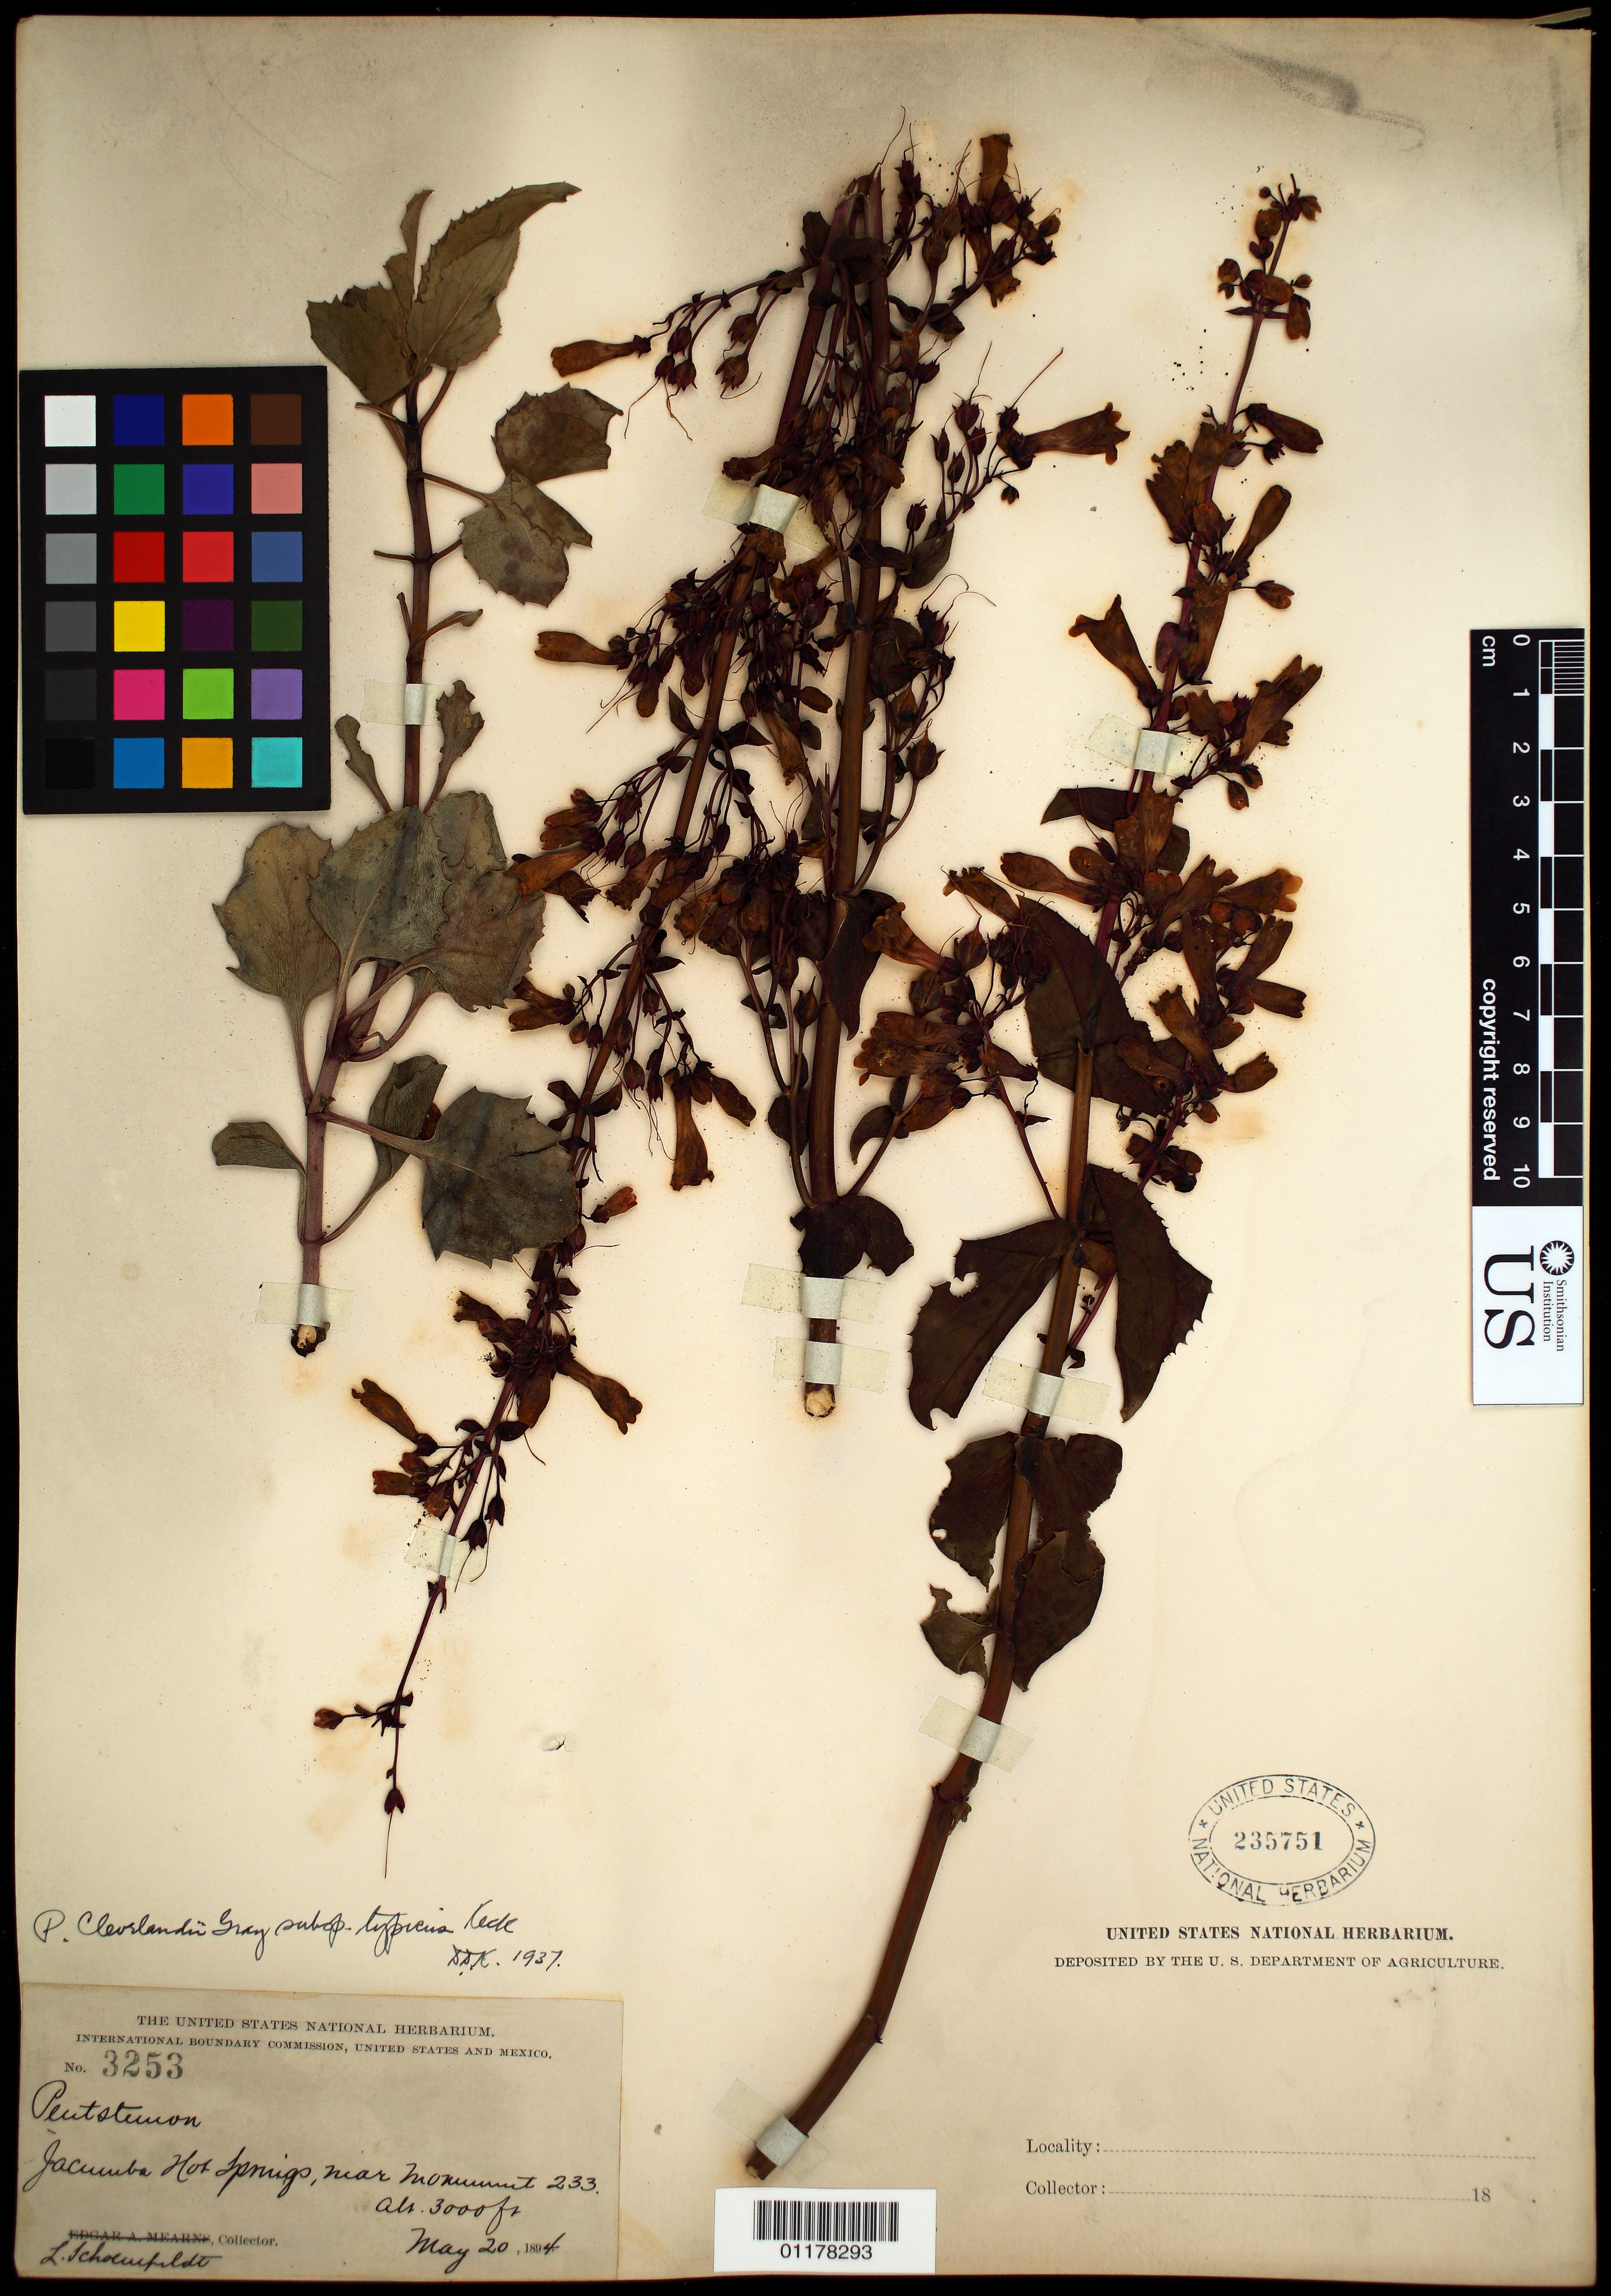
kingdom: Plantae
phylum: Tracheophyta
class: Magnoliopsida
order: Lamiales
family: Plantaginaceae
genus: Penstemon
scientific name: Penstemon clevelandii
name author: A. Gray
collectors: L. Schounfeldt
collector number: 3253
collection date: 1894-05-20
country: United States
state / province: California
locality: Jacumba Hot Springs, near Monument 233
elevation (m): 914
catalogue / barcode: US 235751